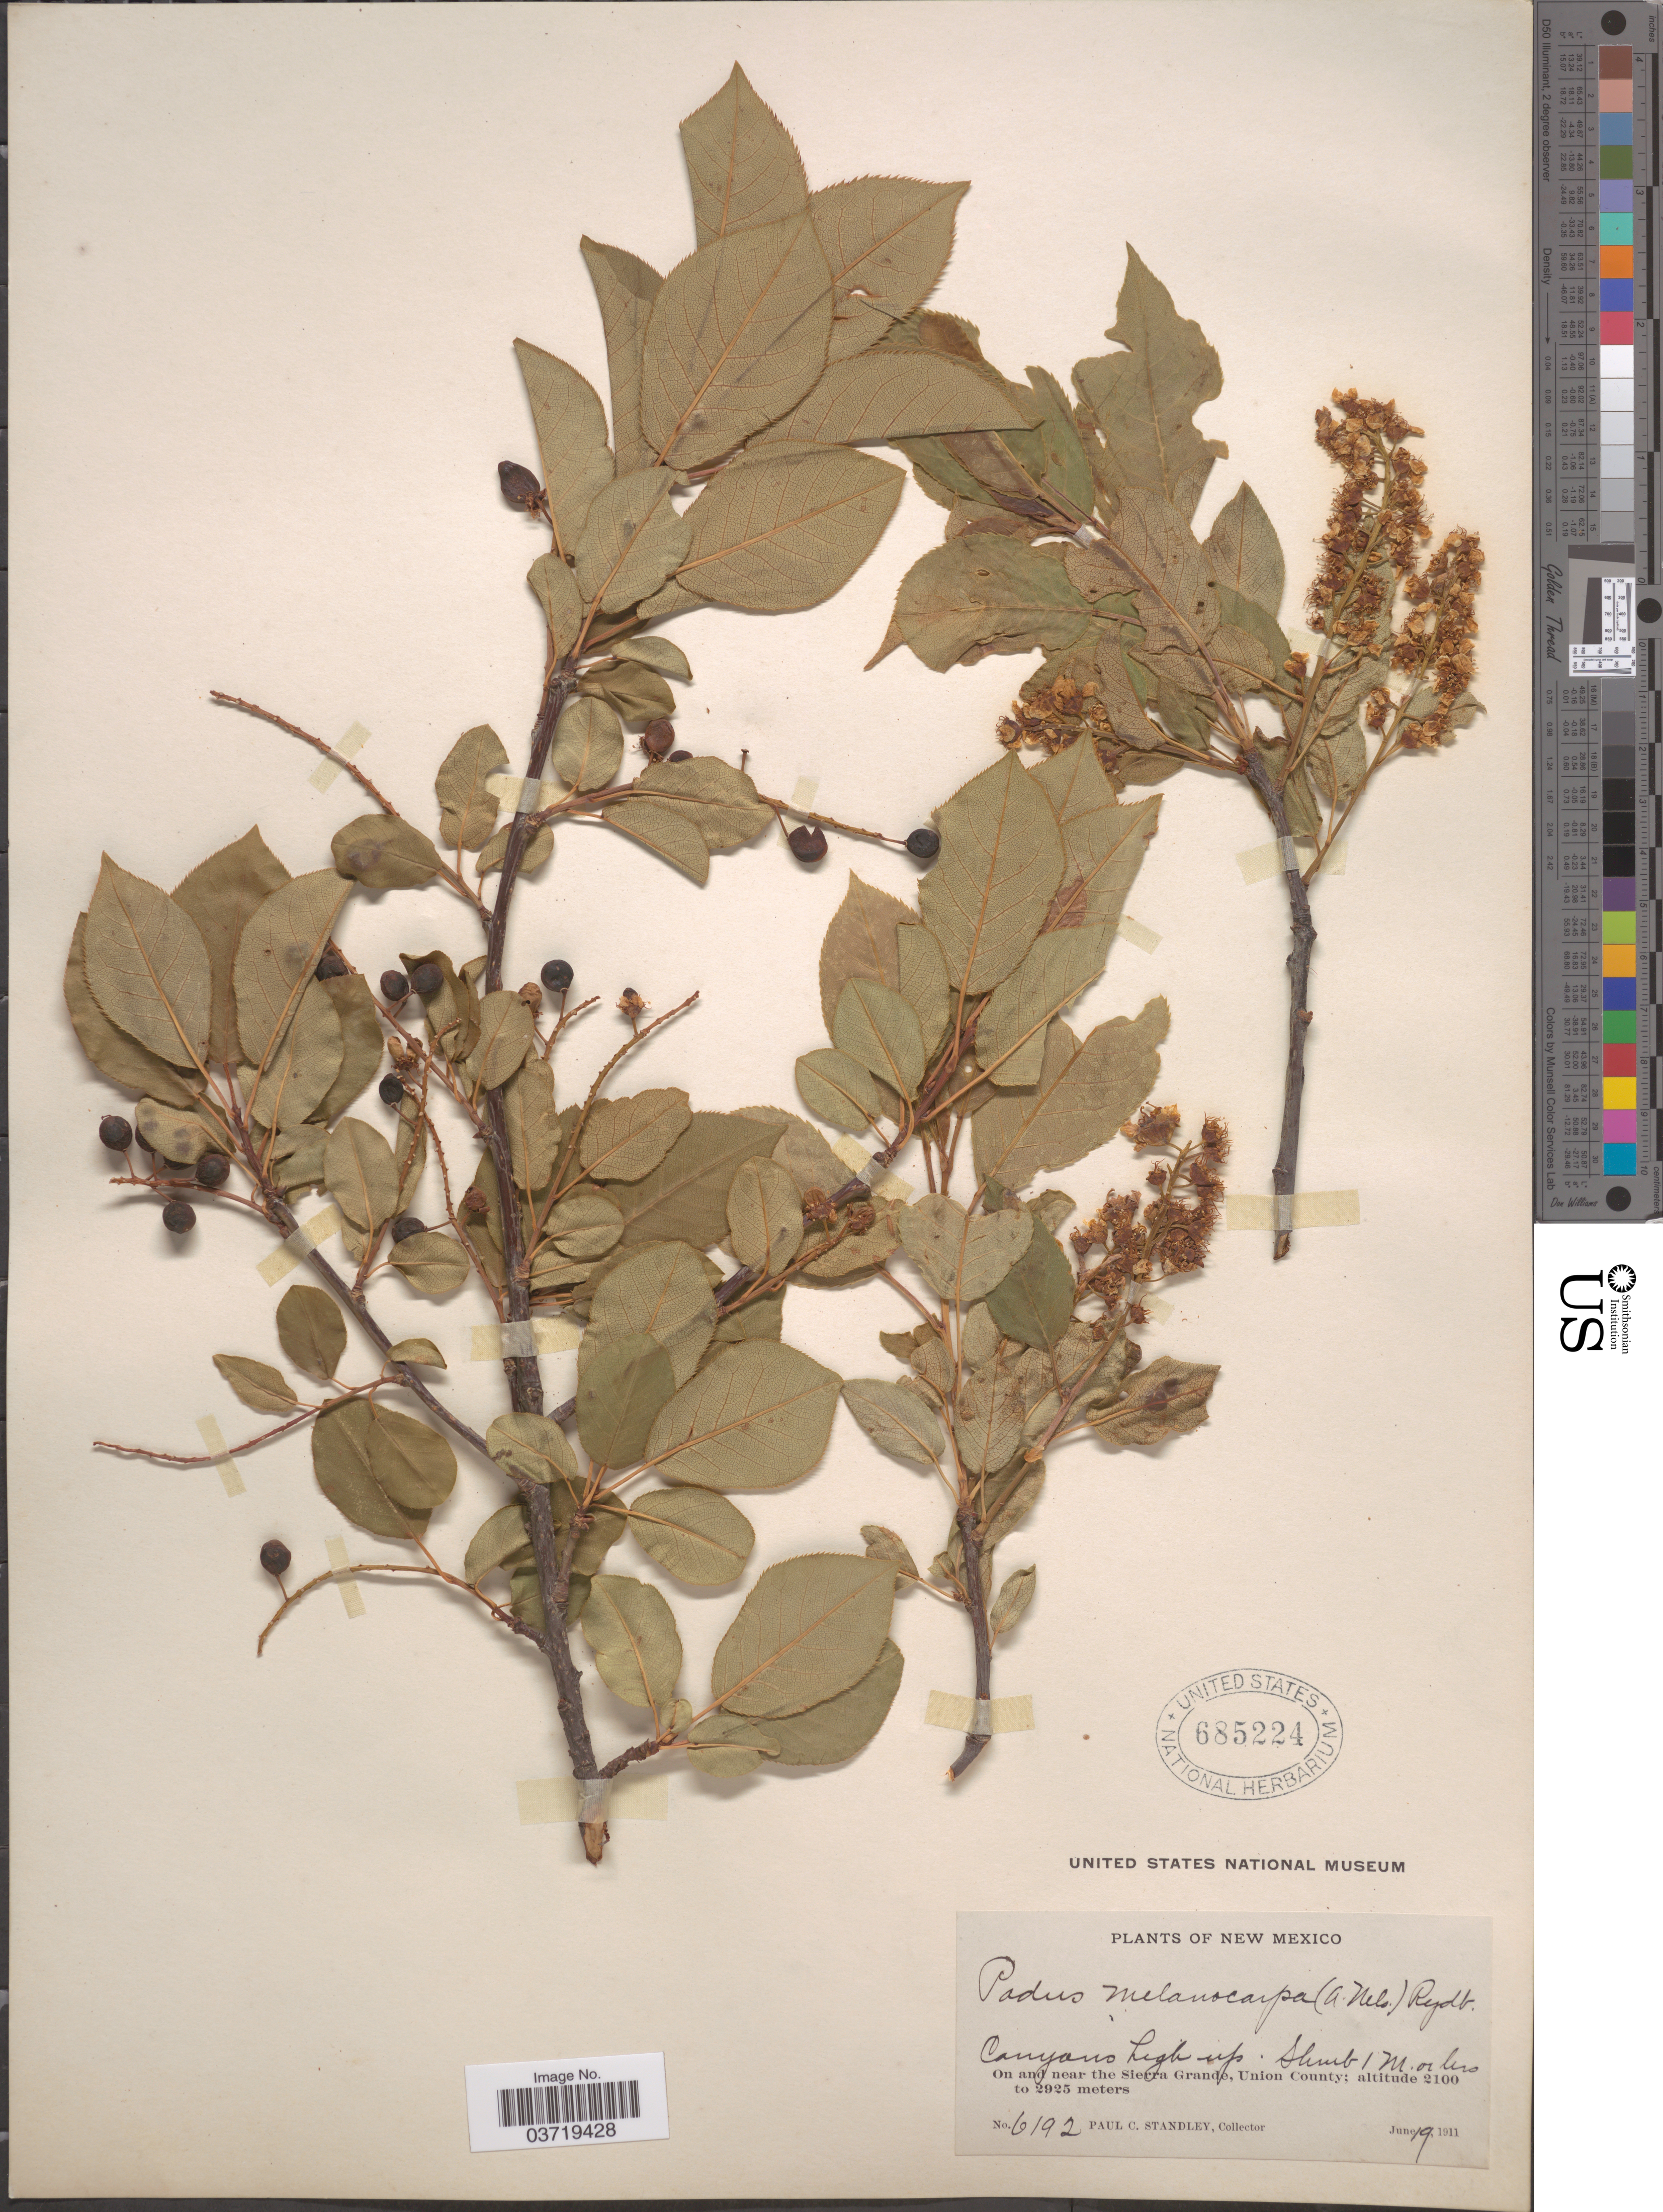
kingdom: Plantae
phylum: Tracheophyta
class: Magnoliopsida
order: Rosales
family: Rosaceae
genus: Prunus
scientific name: Prunus virginiana var. demissa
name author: (Nutt.) Torr.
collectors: P. C. Standley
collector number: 6192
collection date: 1911-06-19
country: United States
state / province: New Mexico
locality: Canyons high up. On and near the Sierra Grande, Union County.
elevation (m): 2100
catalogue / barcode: US 685224